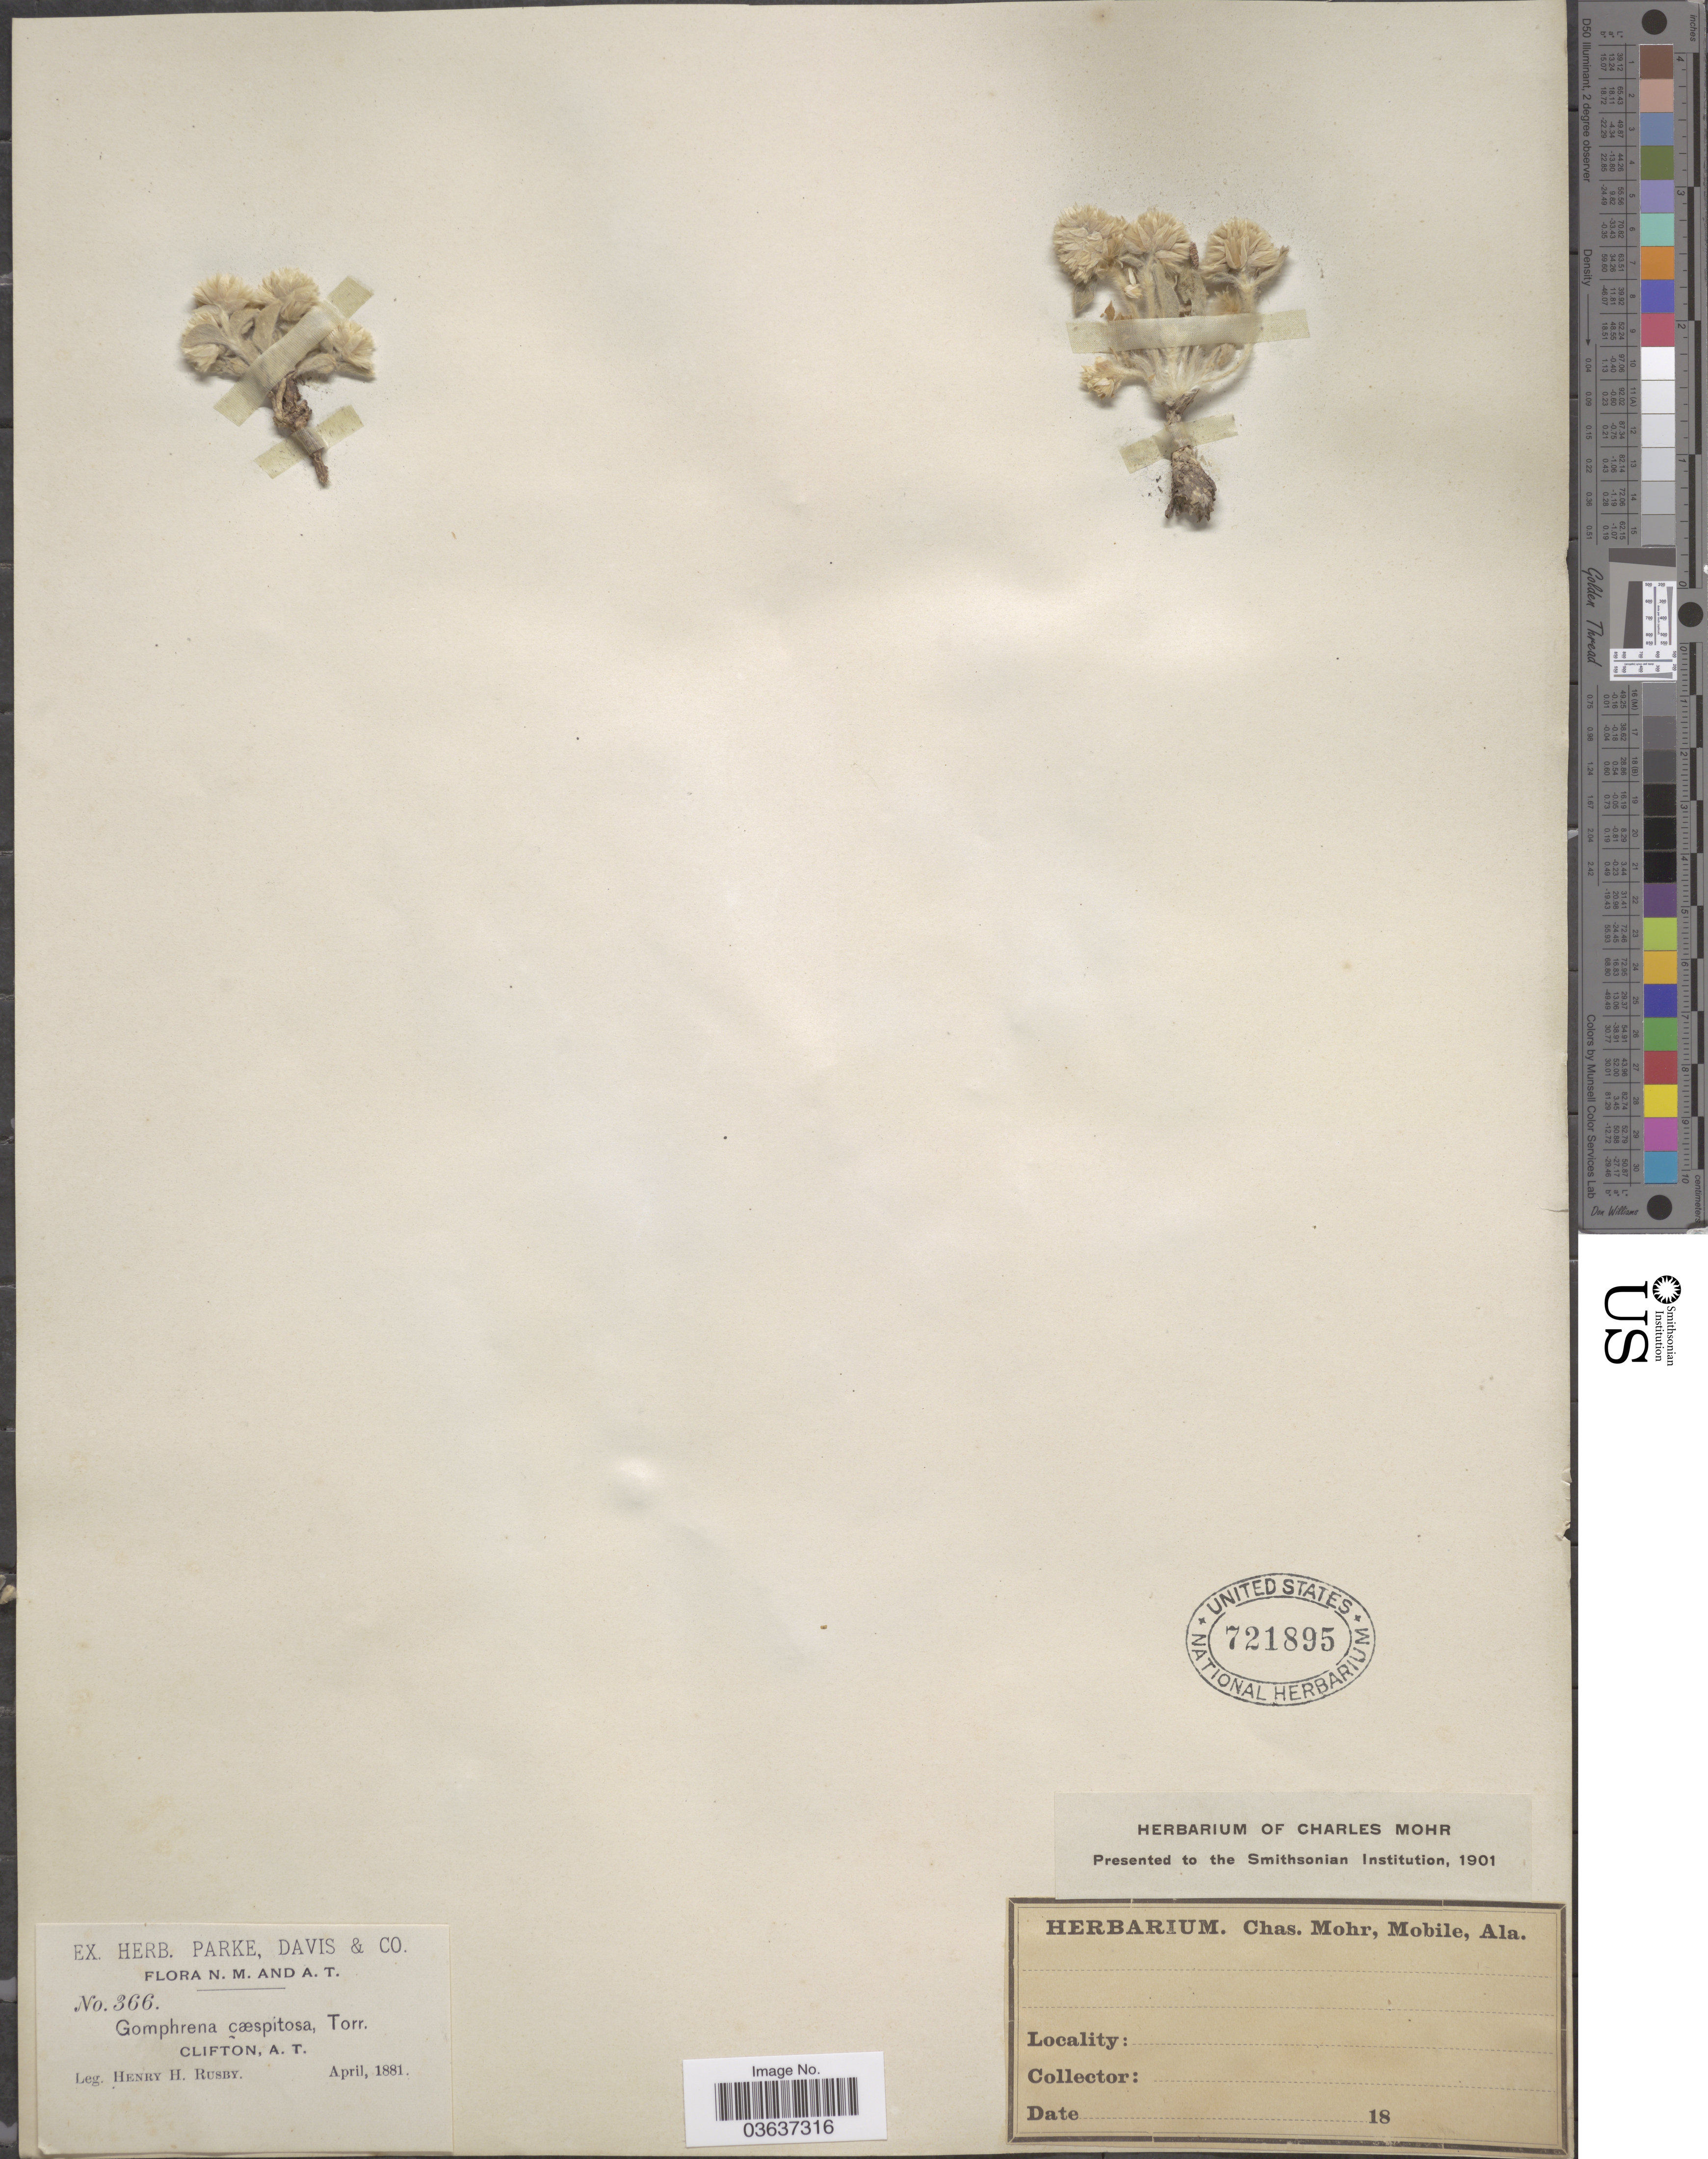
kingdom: Plantae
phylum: Tracheophyta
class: Magnoliopsida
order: Caryophyllales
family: Amaranthaceae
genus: Gomphrena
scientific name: Gomphrena caespitosa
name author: Torr. in Emory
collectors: H. H. Rusby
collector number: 366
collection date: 1881-04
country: United States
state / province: Arizona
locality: Clifton, A. T.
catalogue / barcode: US 721895